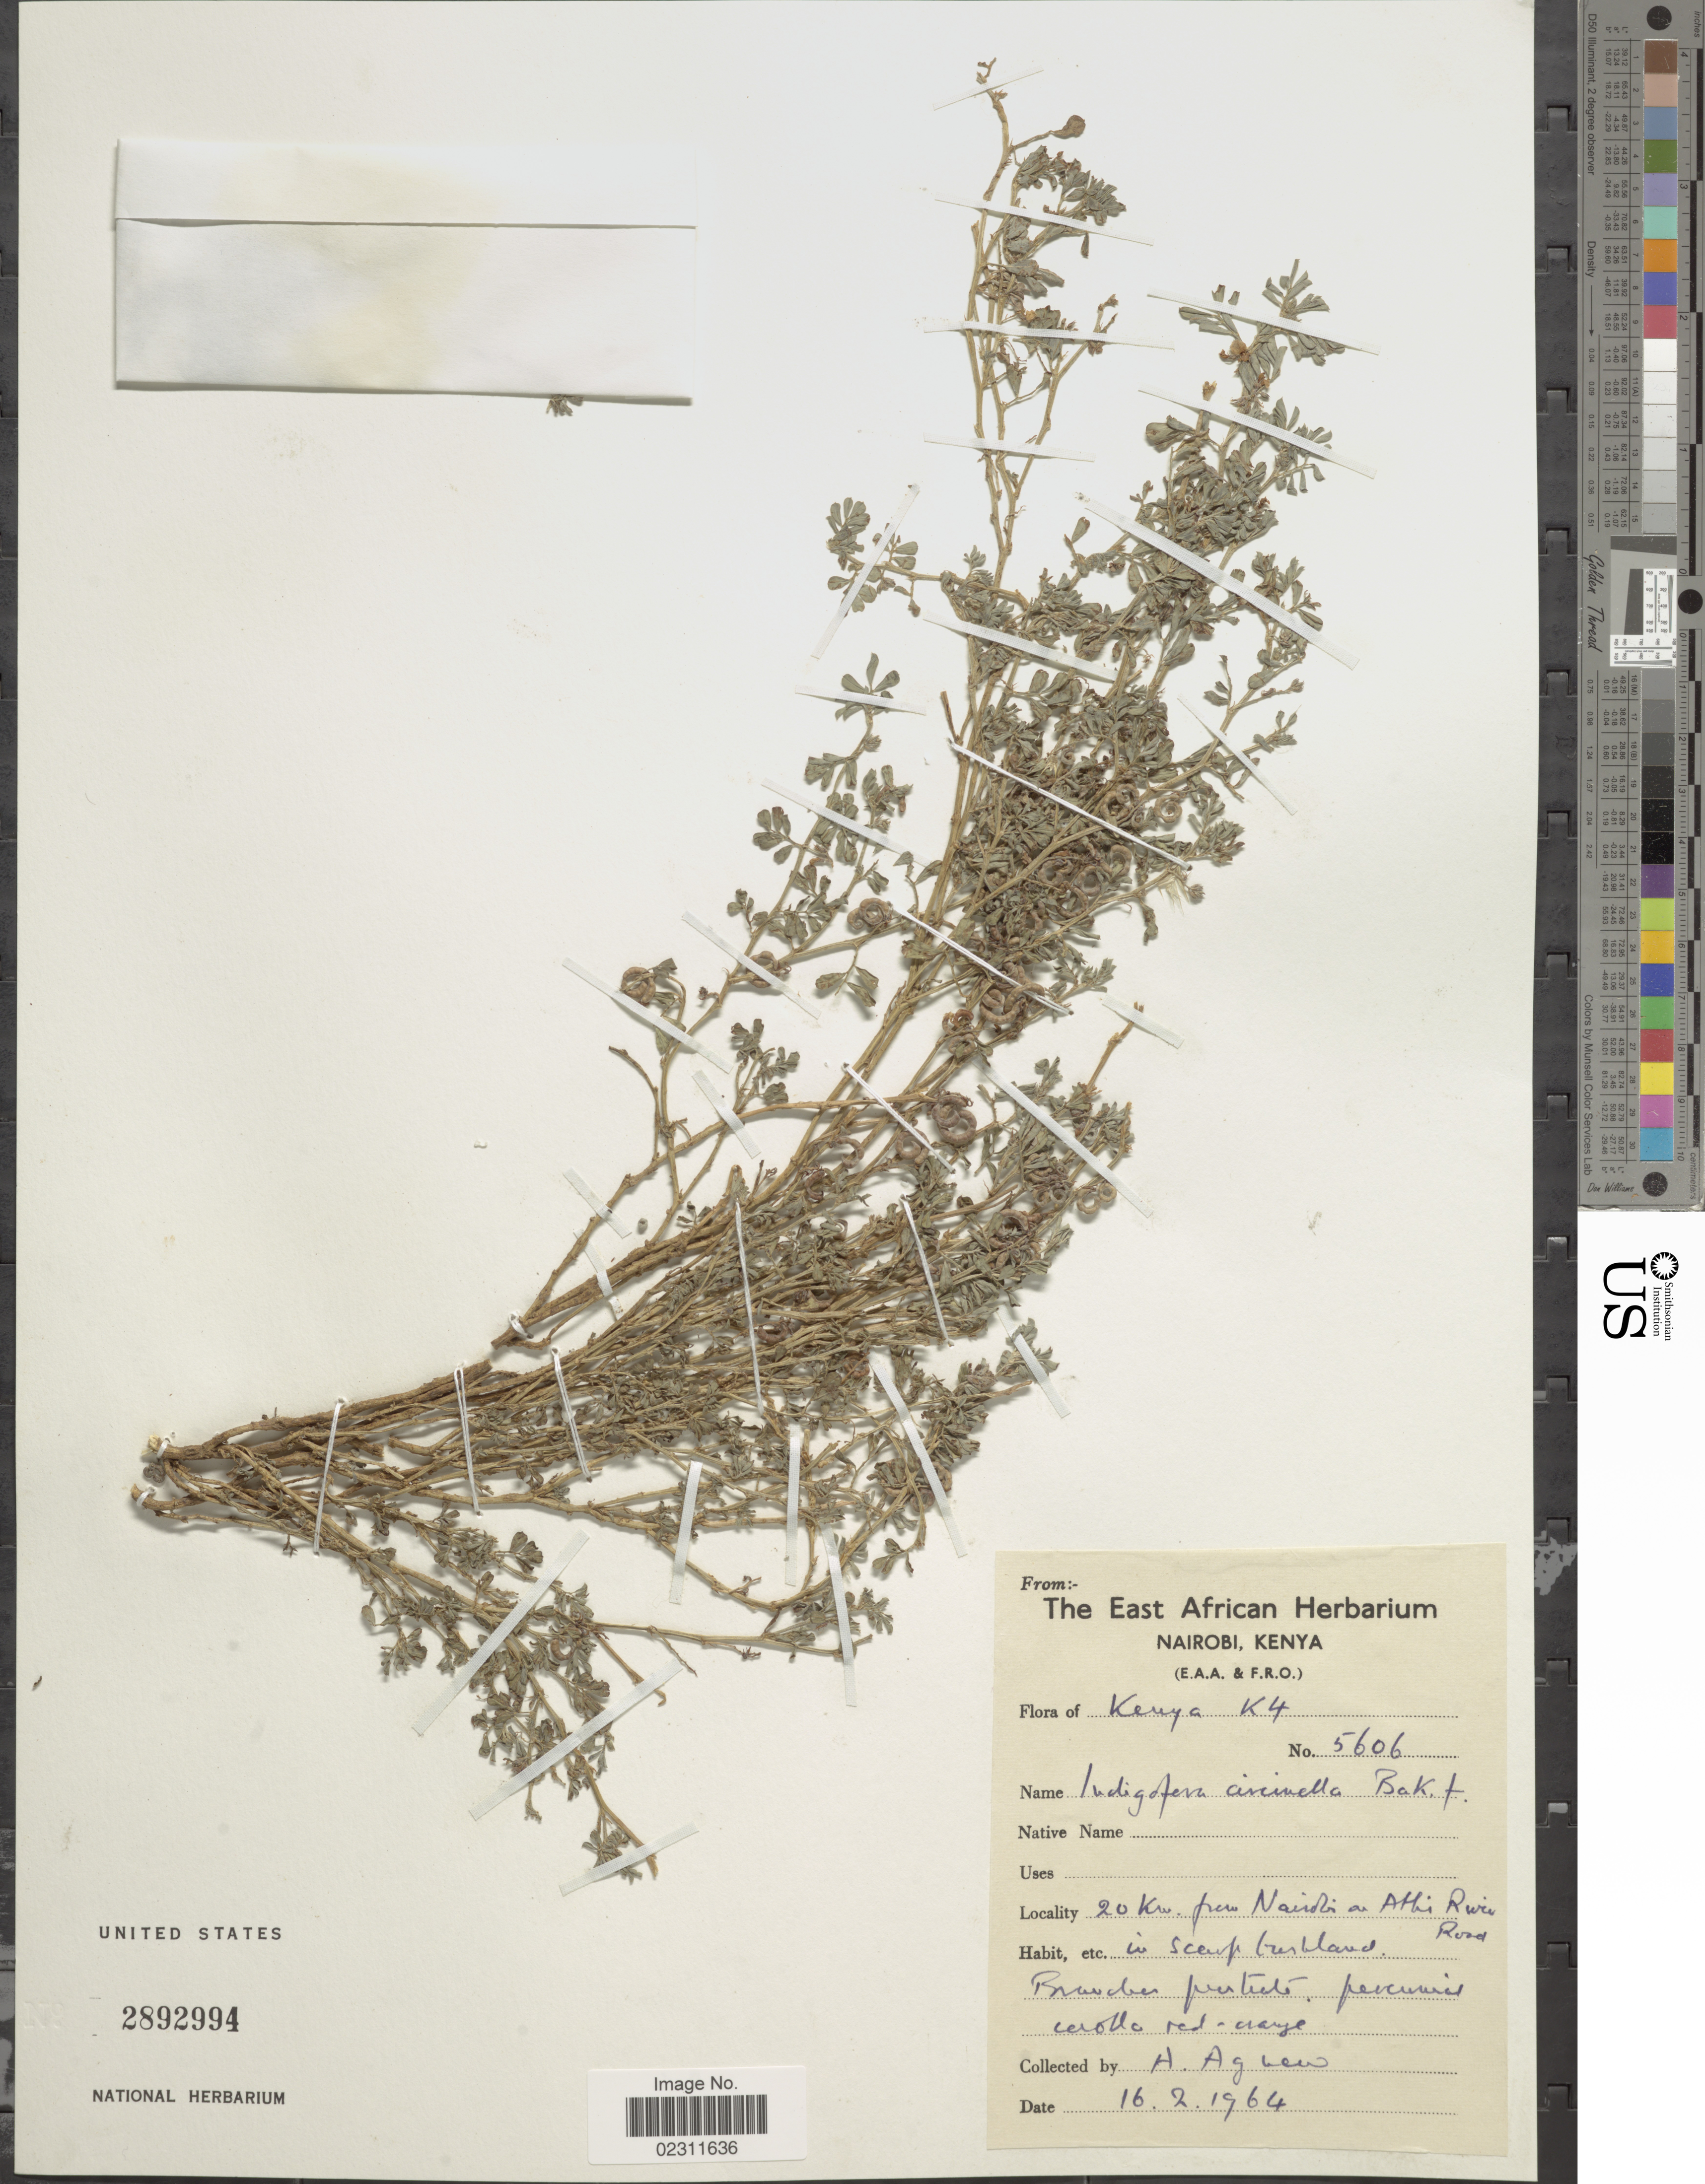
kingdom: Plantae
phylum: Tracheophyta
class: Magnoliopsida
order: Fabales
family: Fabaceae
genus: Indigofera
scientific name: Indigofera circinella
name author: Baker f.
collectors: A. D. Agnew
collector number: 5606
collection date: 1964-02-16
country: Kenya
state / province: Nairobi Area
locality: Kenya K4, 20 km from Nairobi a Athi River Road.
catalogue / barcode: US 2892994